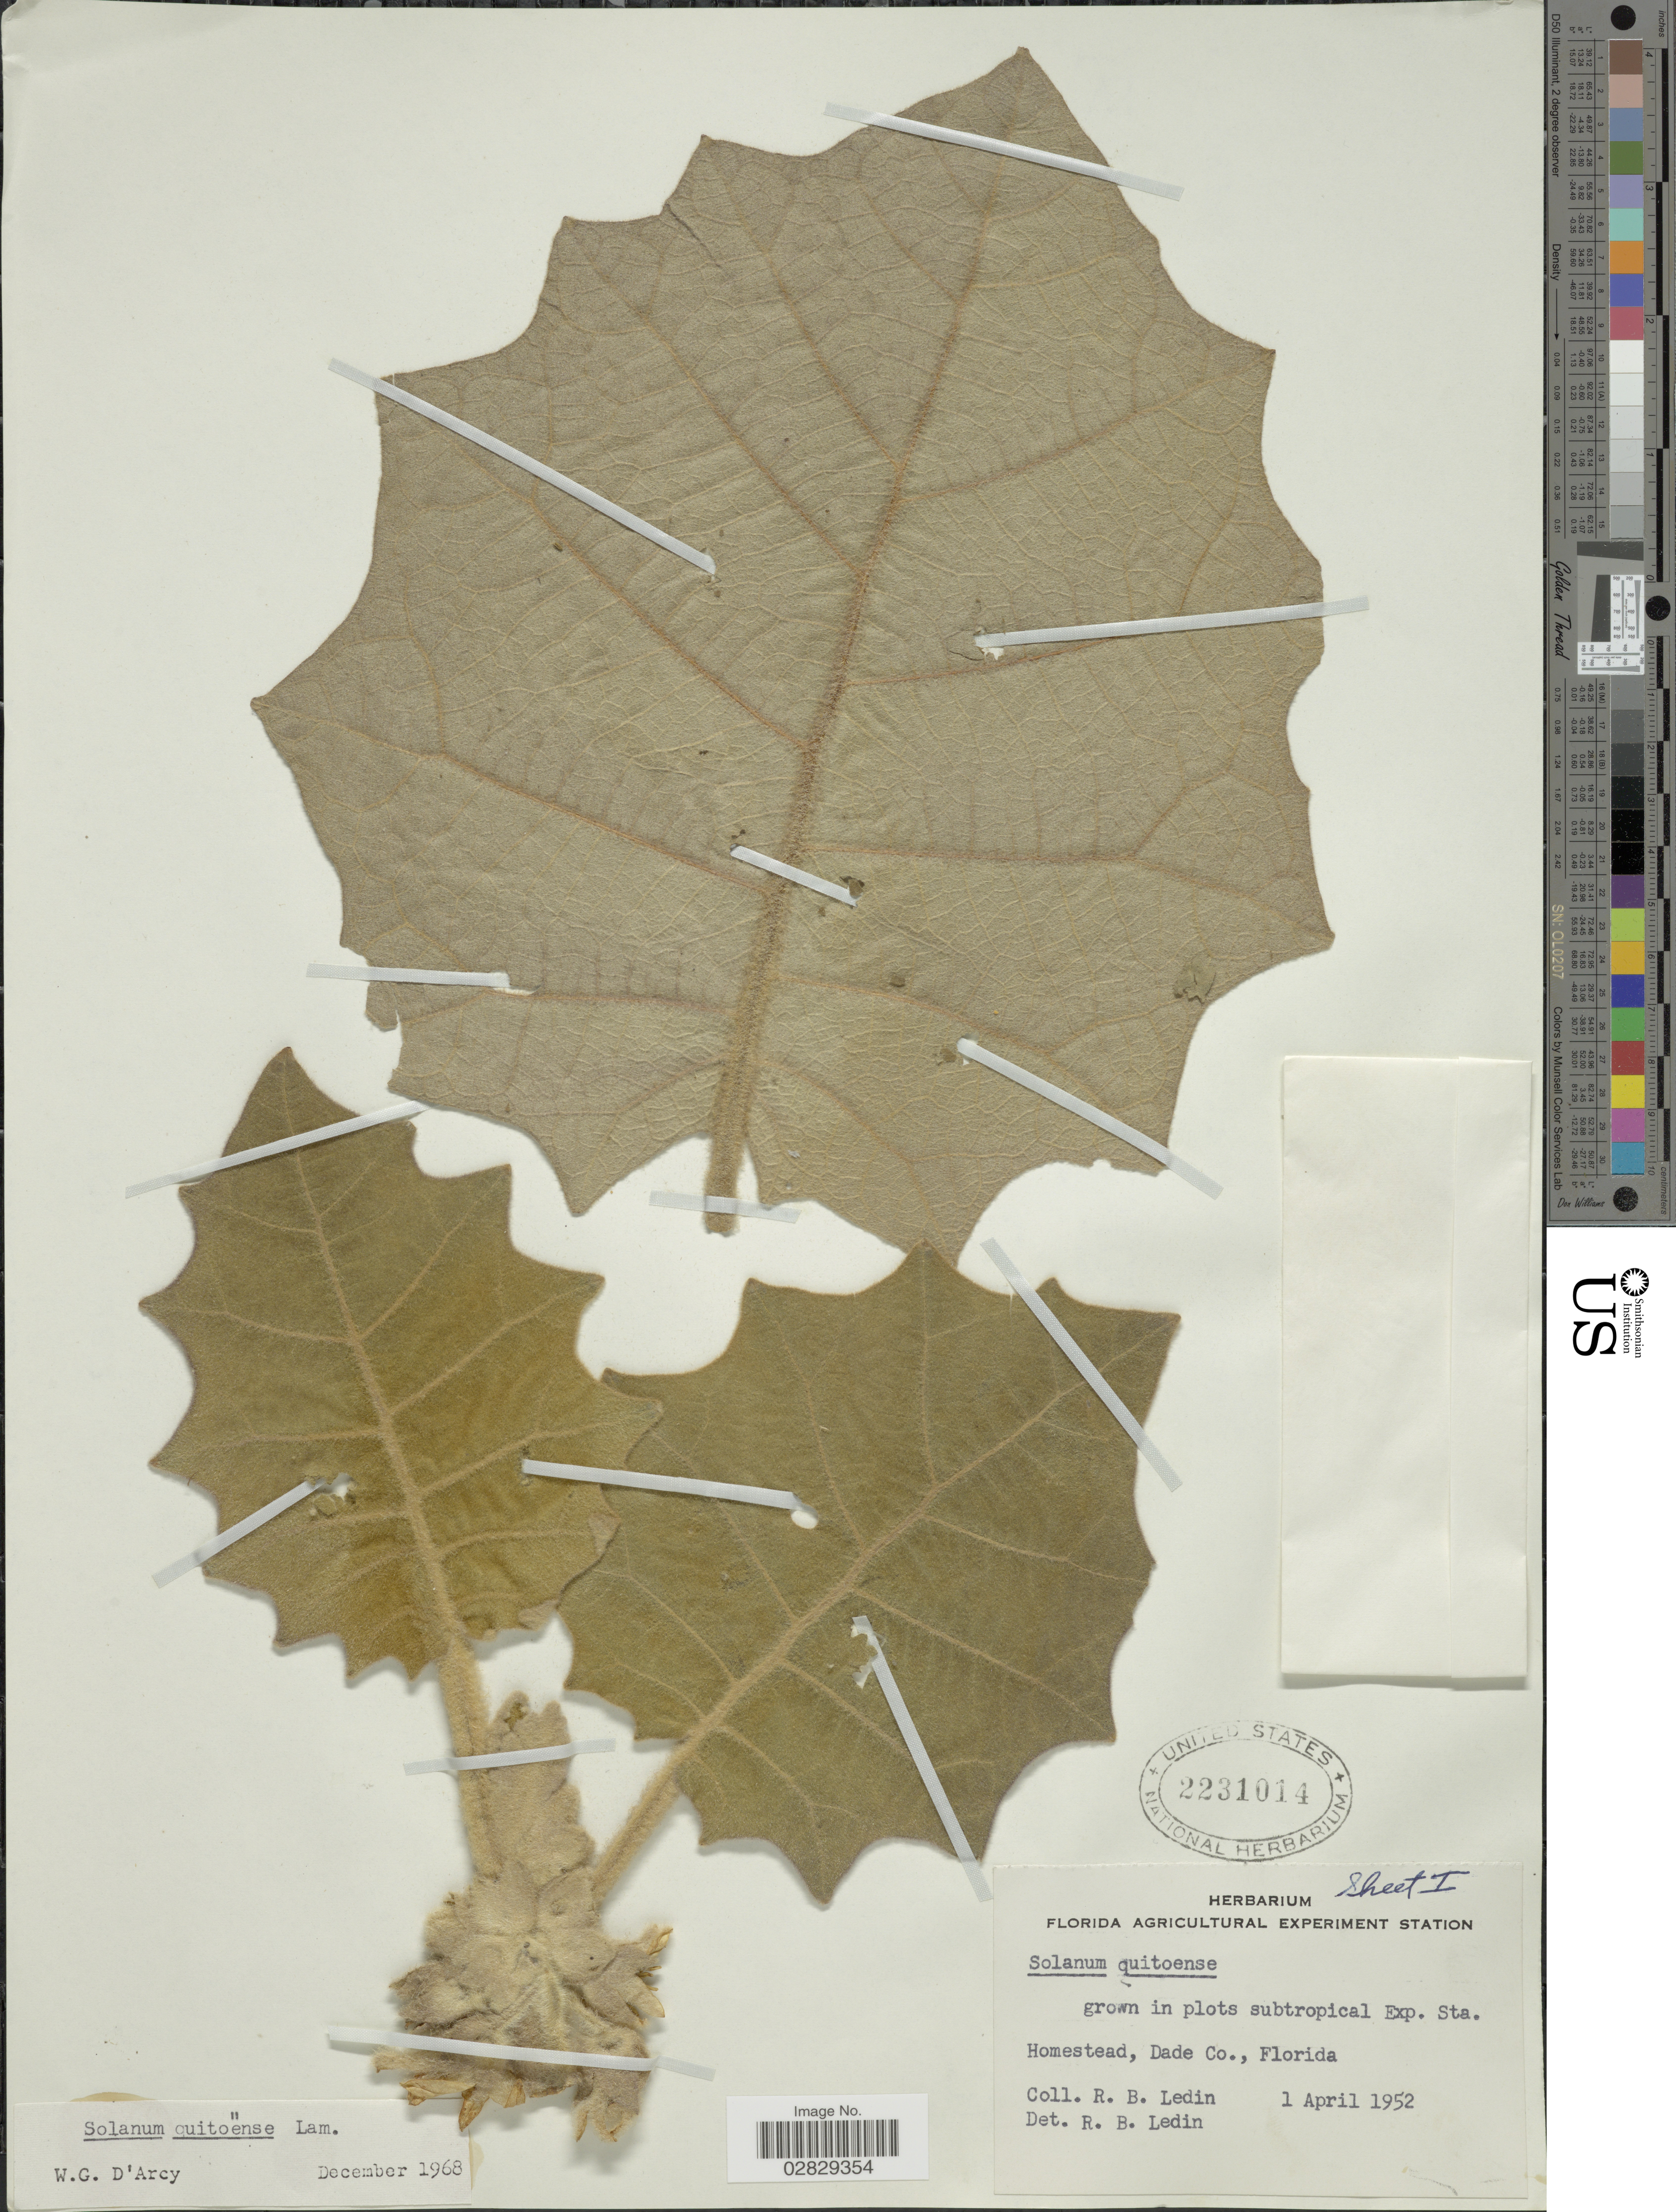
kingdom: Plantae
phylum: Tracheophyta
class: Magnoliopsida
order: Solanales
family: Solanaceae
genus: Solanum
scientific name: Solanum quitoense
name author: Lam.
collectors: R. Ledin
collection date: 1952-04-01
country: United States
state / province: Florida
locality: Homestead, Dade Co.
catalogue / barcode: US 2231014